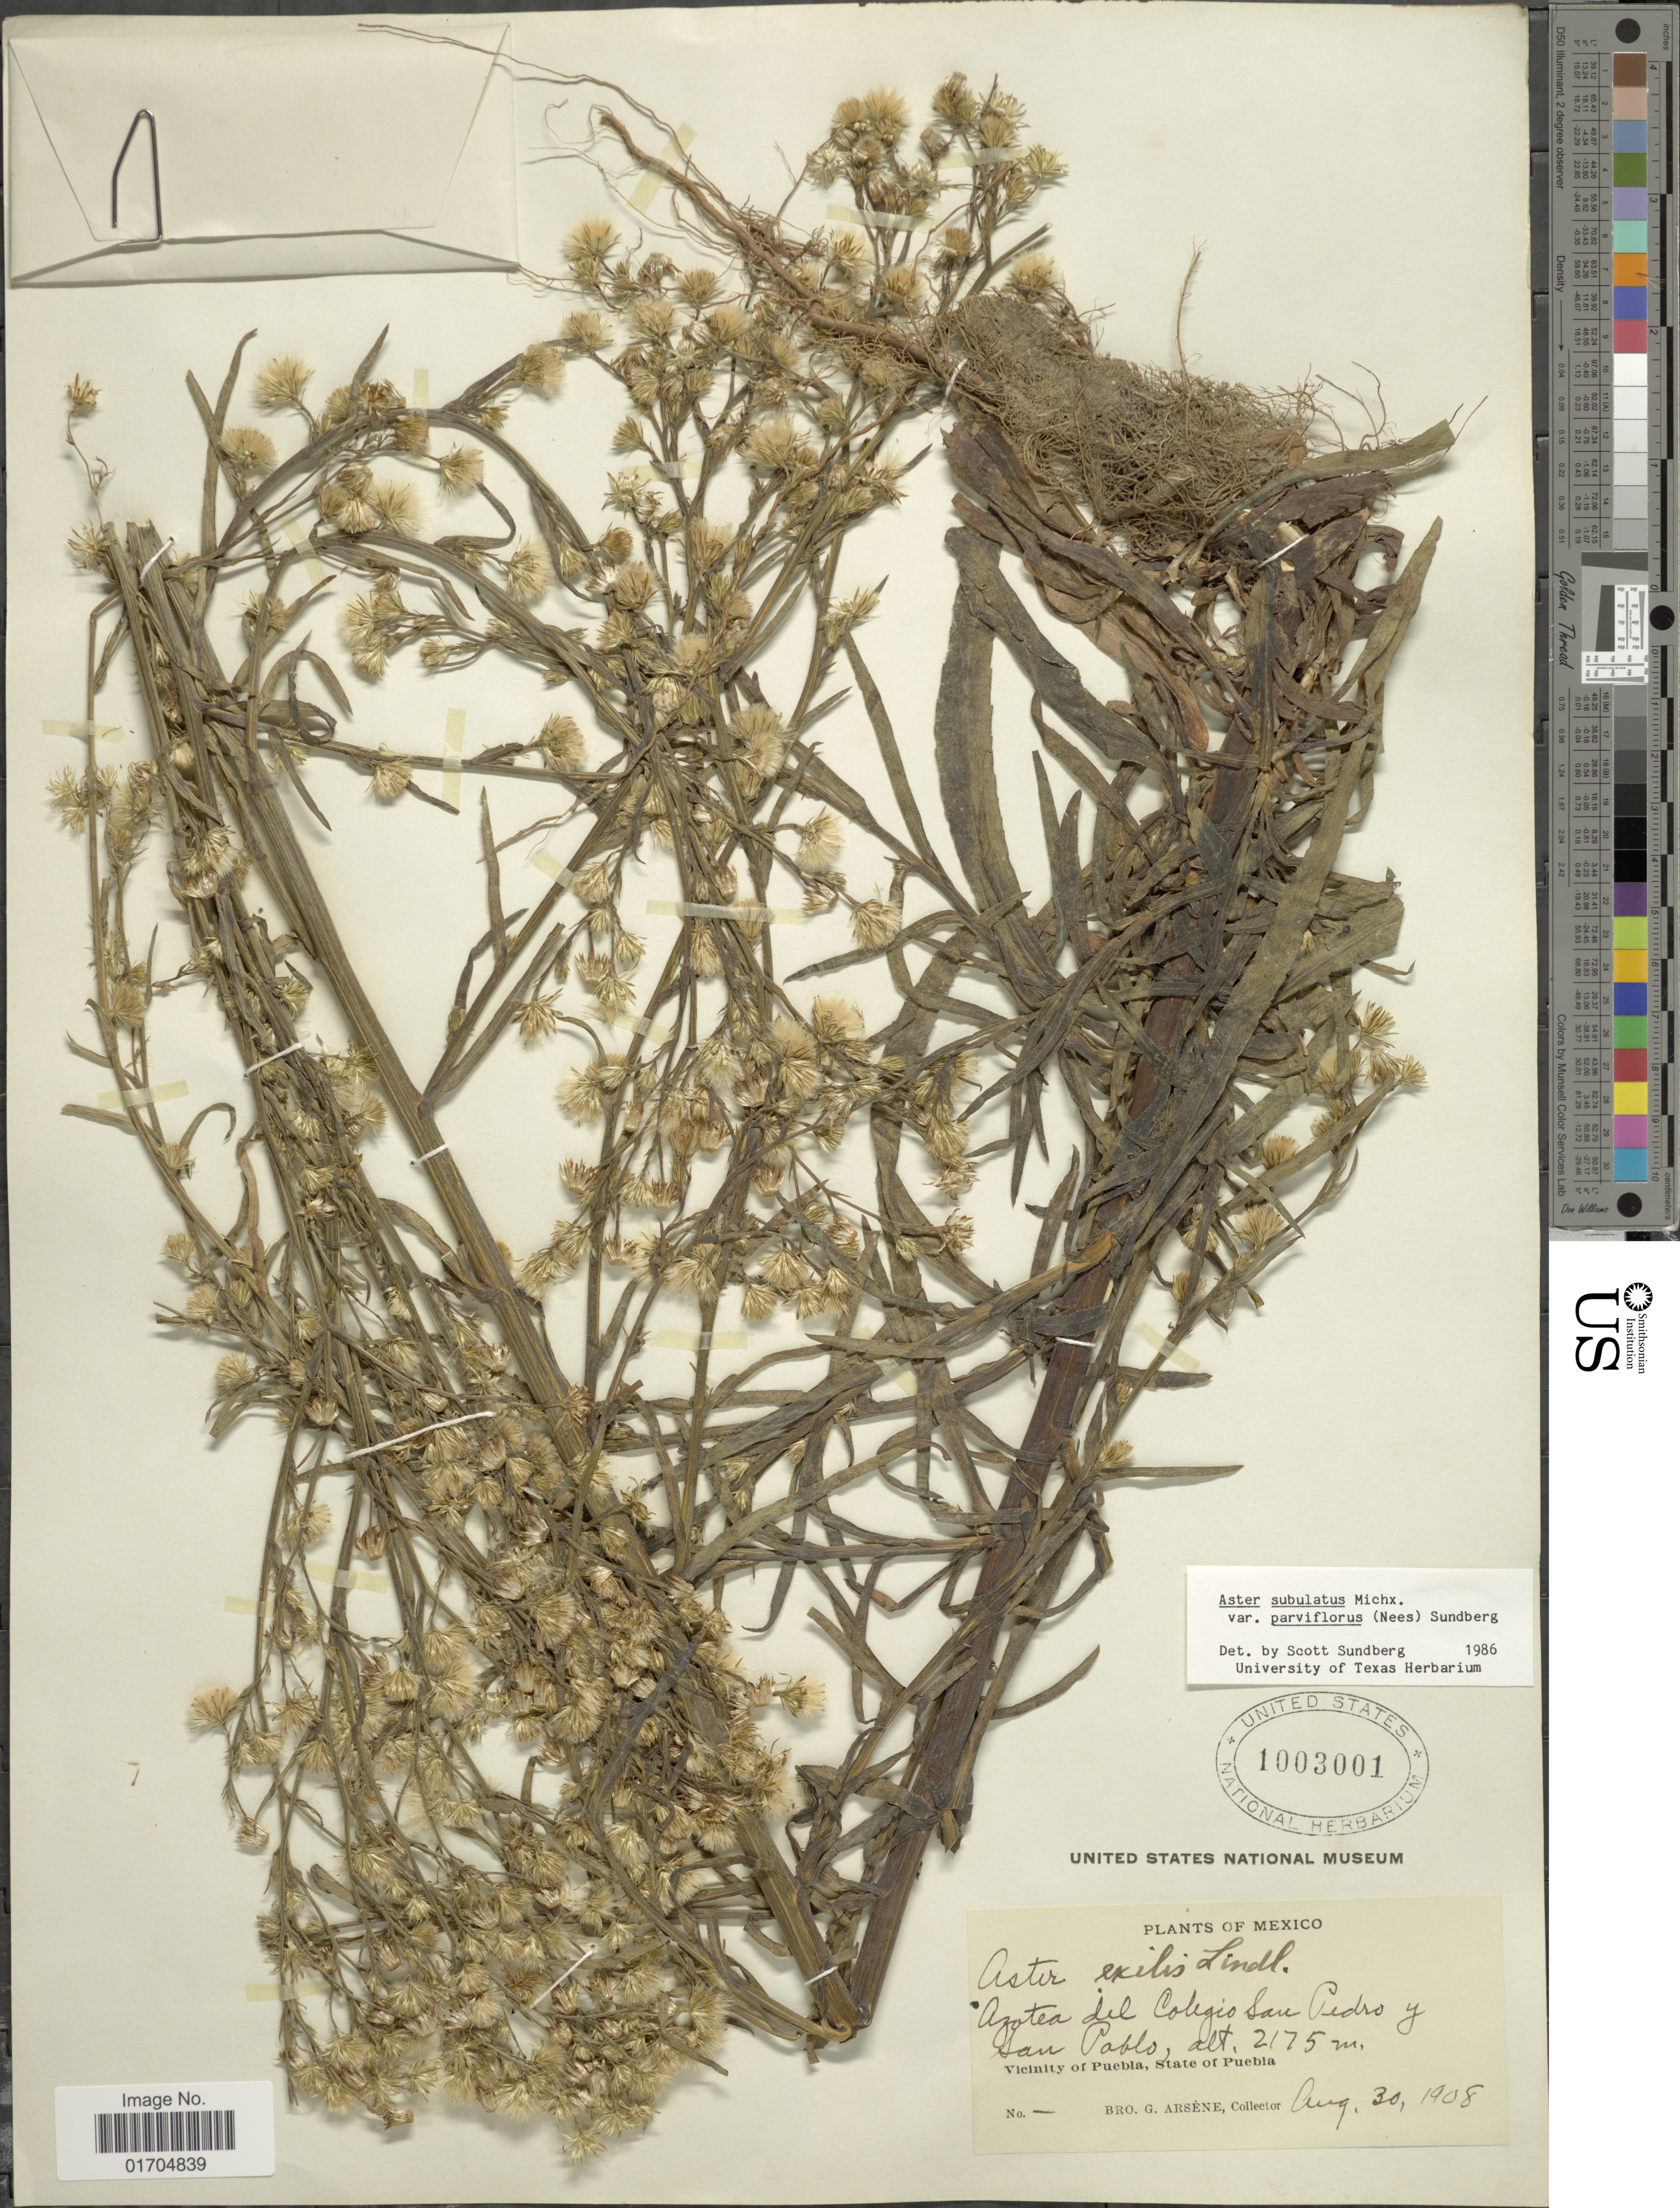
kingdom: Plantae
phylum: Tracheophyta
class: Magnoliopsida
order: Asterales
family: Asteraceae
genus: Symphyotrichum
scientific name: Symphyotrichum subulatum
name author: (Michx.) G.L. Nesom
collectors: Bro. G. Arsène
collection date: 1908-08-30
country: Mexico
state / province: Puebla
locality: Azotea del Colegio San Pedro y San Pablo, Vicinity of Puebla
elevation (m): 2175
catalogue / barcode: US 1003001